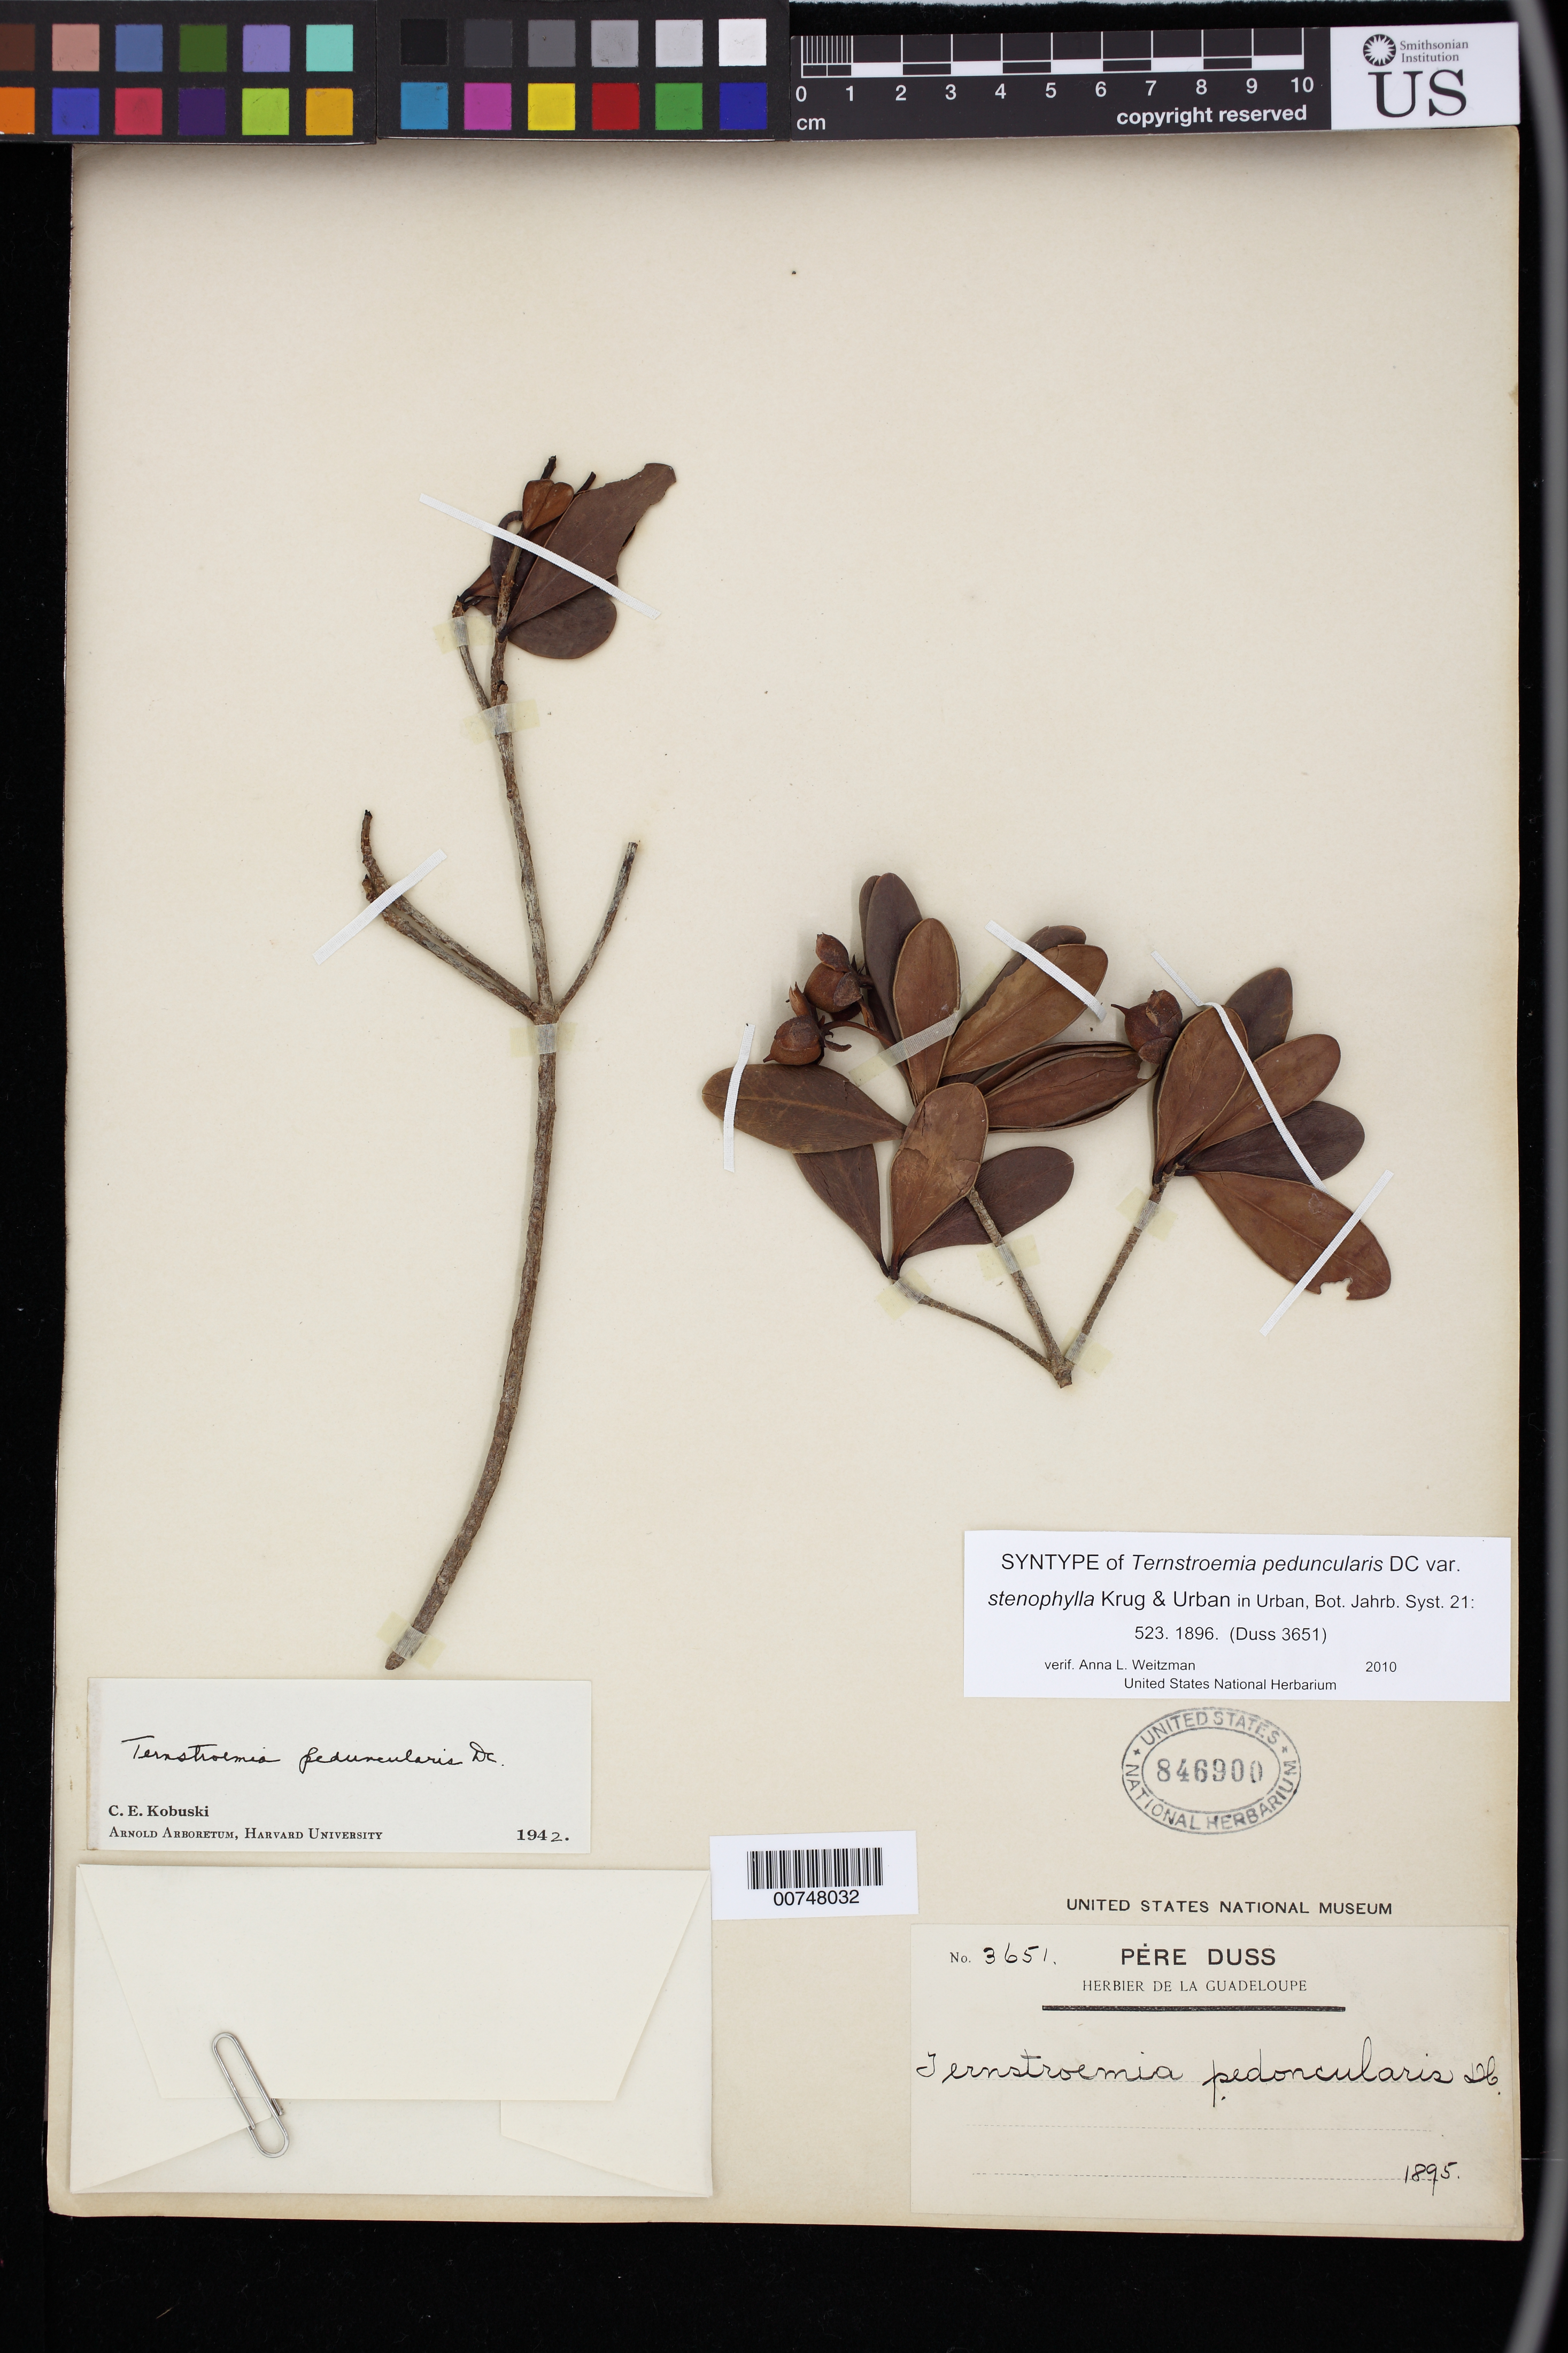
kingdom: Plantae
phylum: Tracheophyta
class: Magnoliopsida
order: Ericales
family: Pentaphylacaceae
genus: Ternstroemia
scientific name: Ternstroemia peduncularis var. stenophylla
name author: Krug & Urb.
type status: Syntype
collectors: Père Duss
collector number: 3651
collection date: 1895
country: Guadeloupe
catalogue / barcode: US 846900